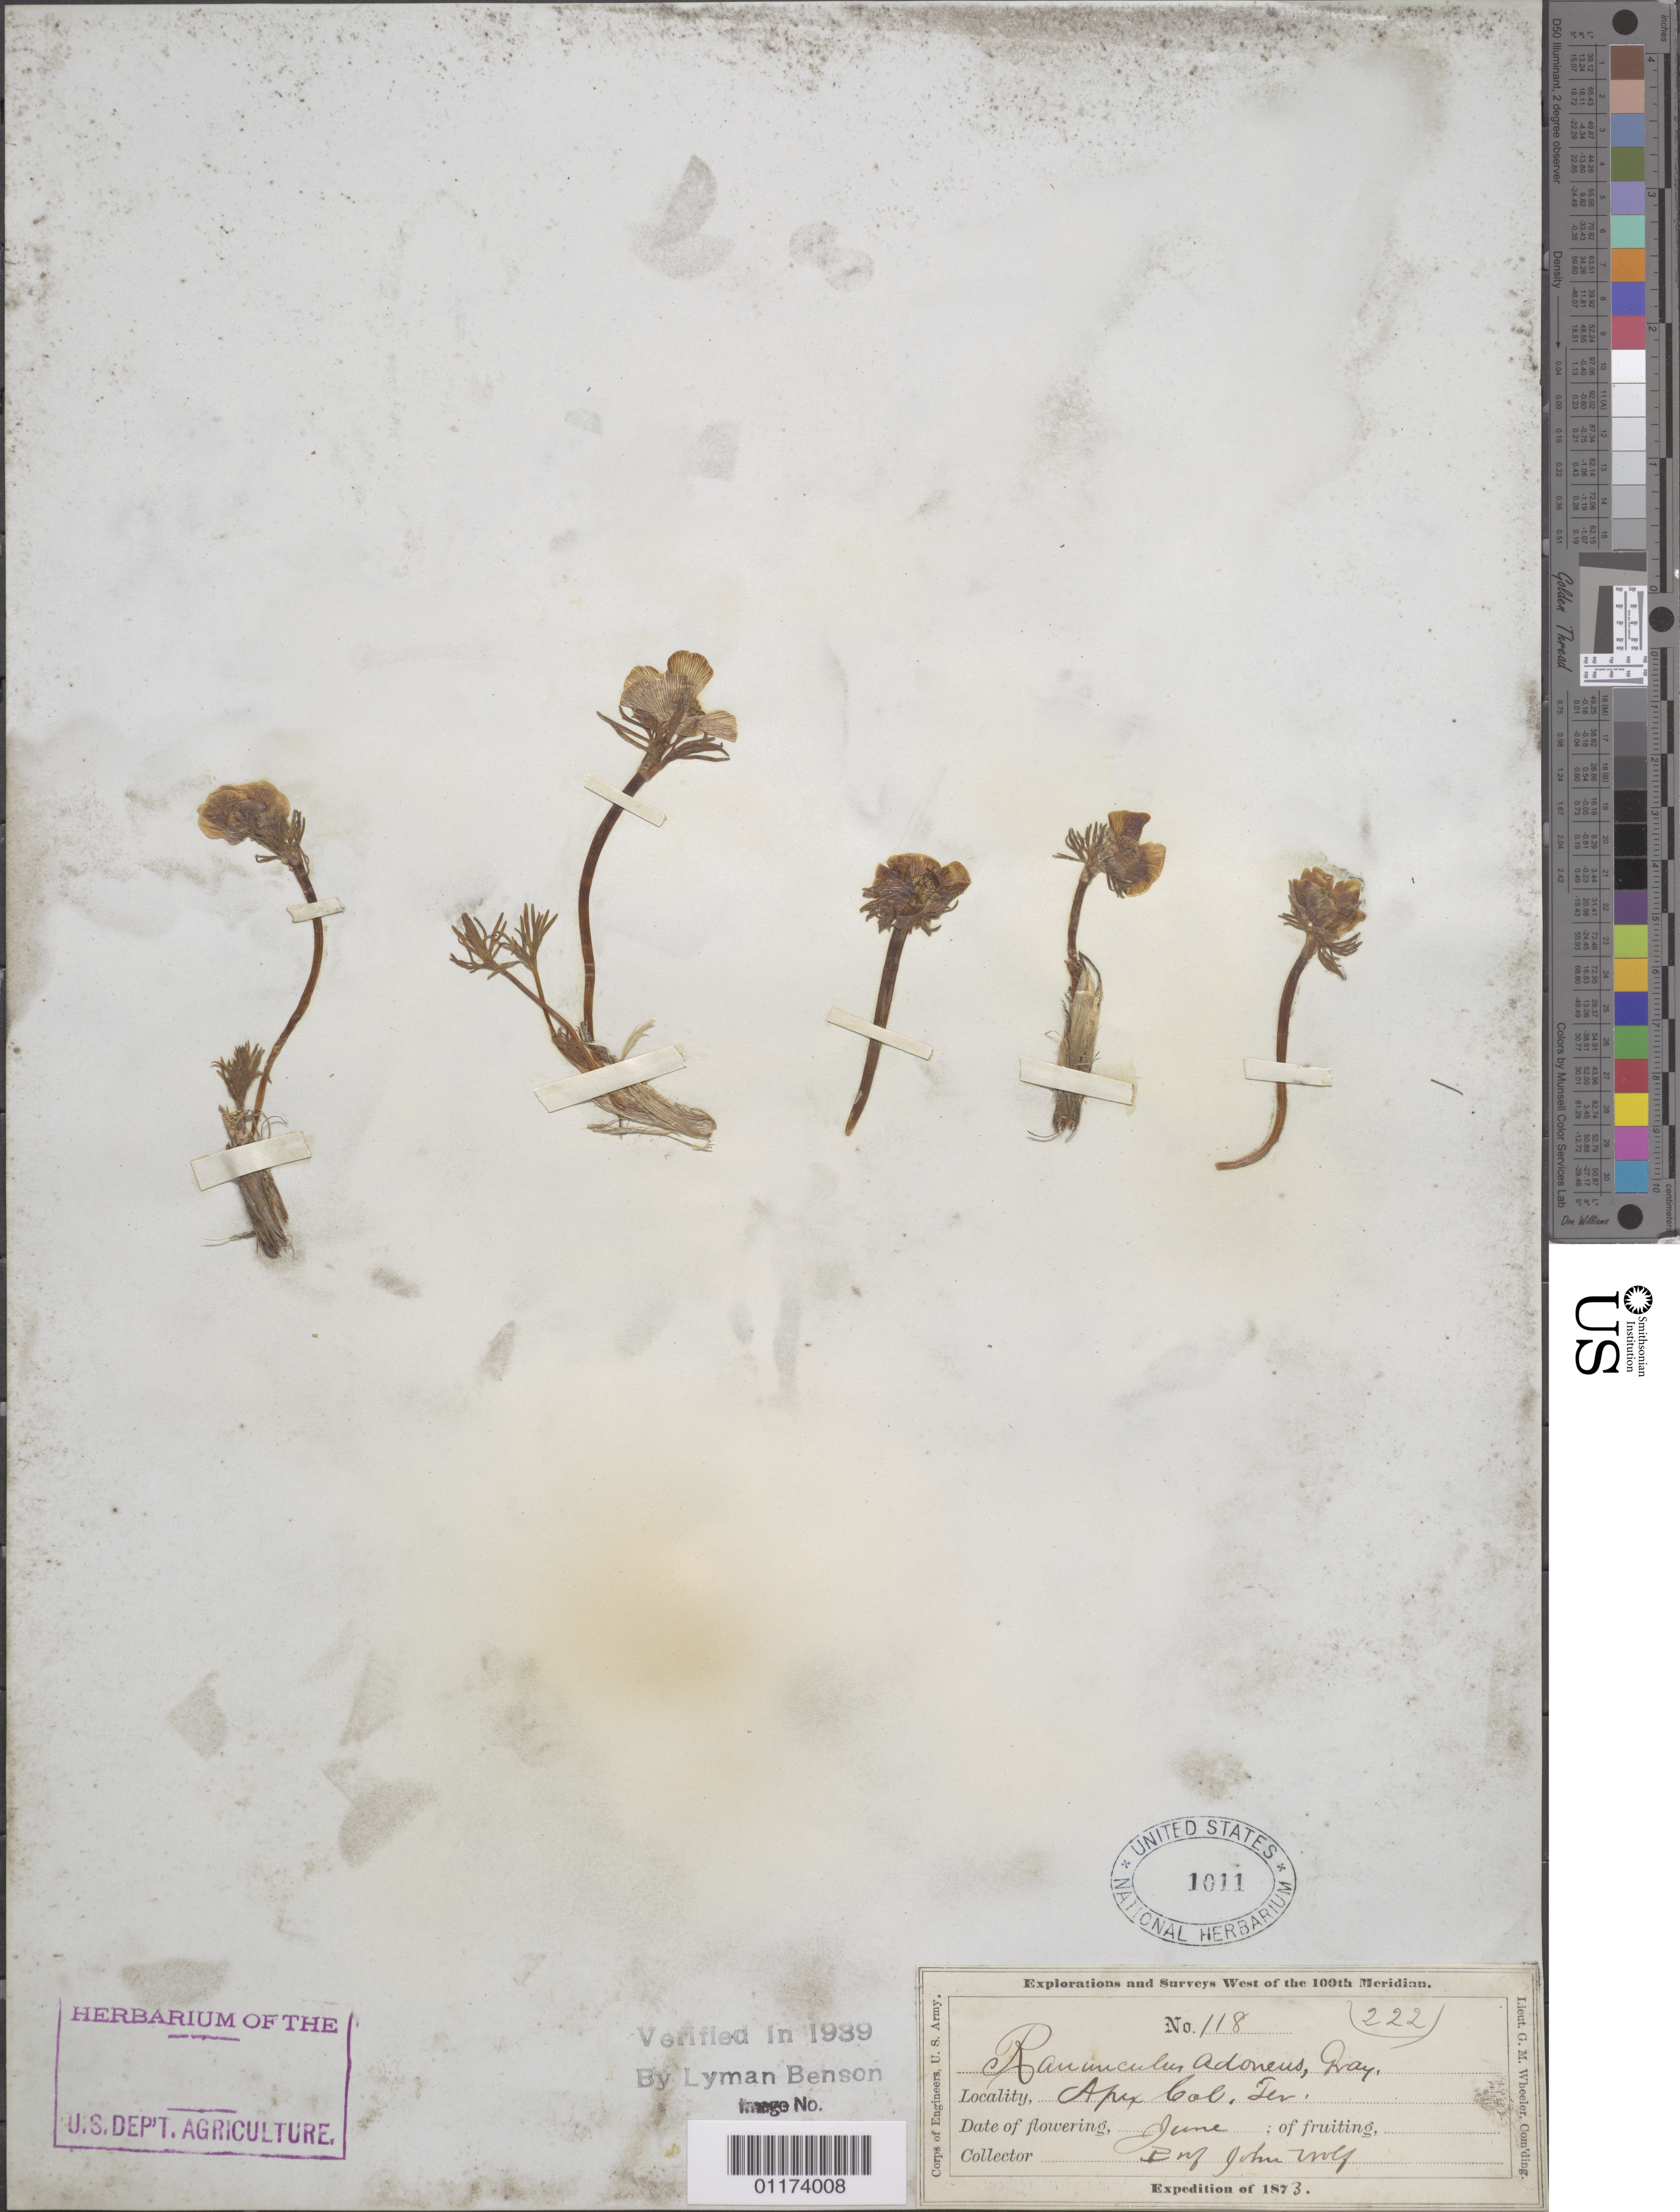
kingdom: Plantae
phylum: Tracheophyta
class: Magnoliopsida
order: Ranunculales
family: Ranunculaceae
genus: Ranunculus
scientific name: Ranunculus adoneus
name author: A. Gray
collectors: J. Wolf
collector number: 118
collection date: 1873-06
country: United States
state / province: Colorado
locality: Apex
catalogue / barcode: US 1011